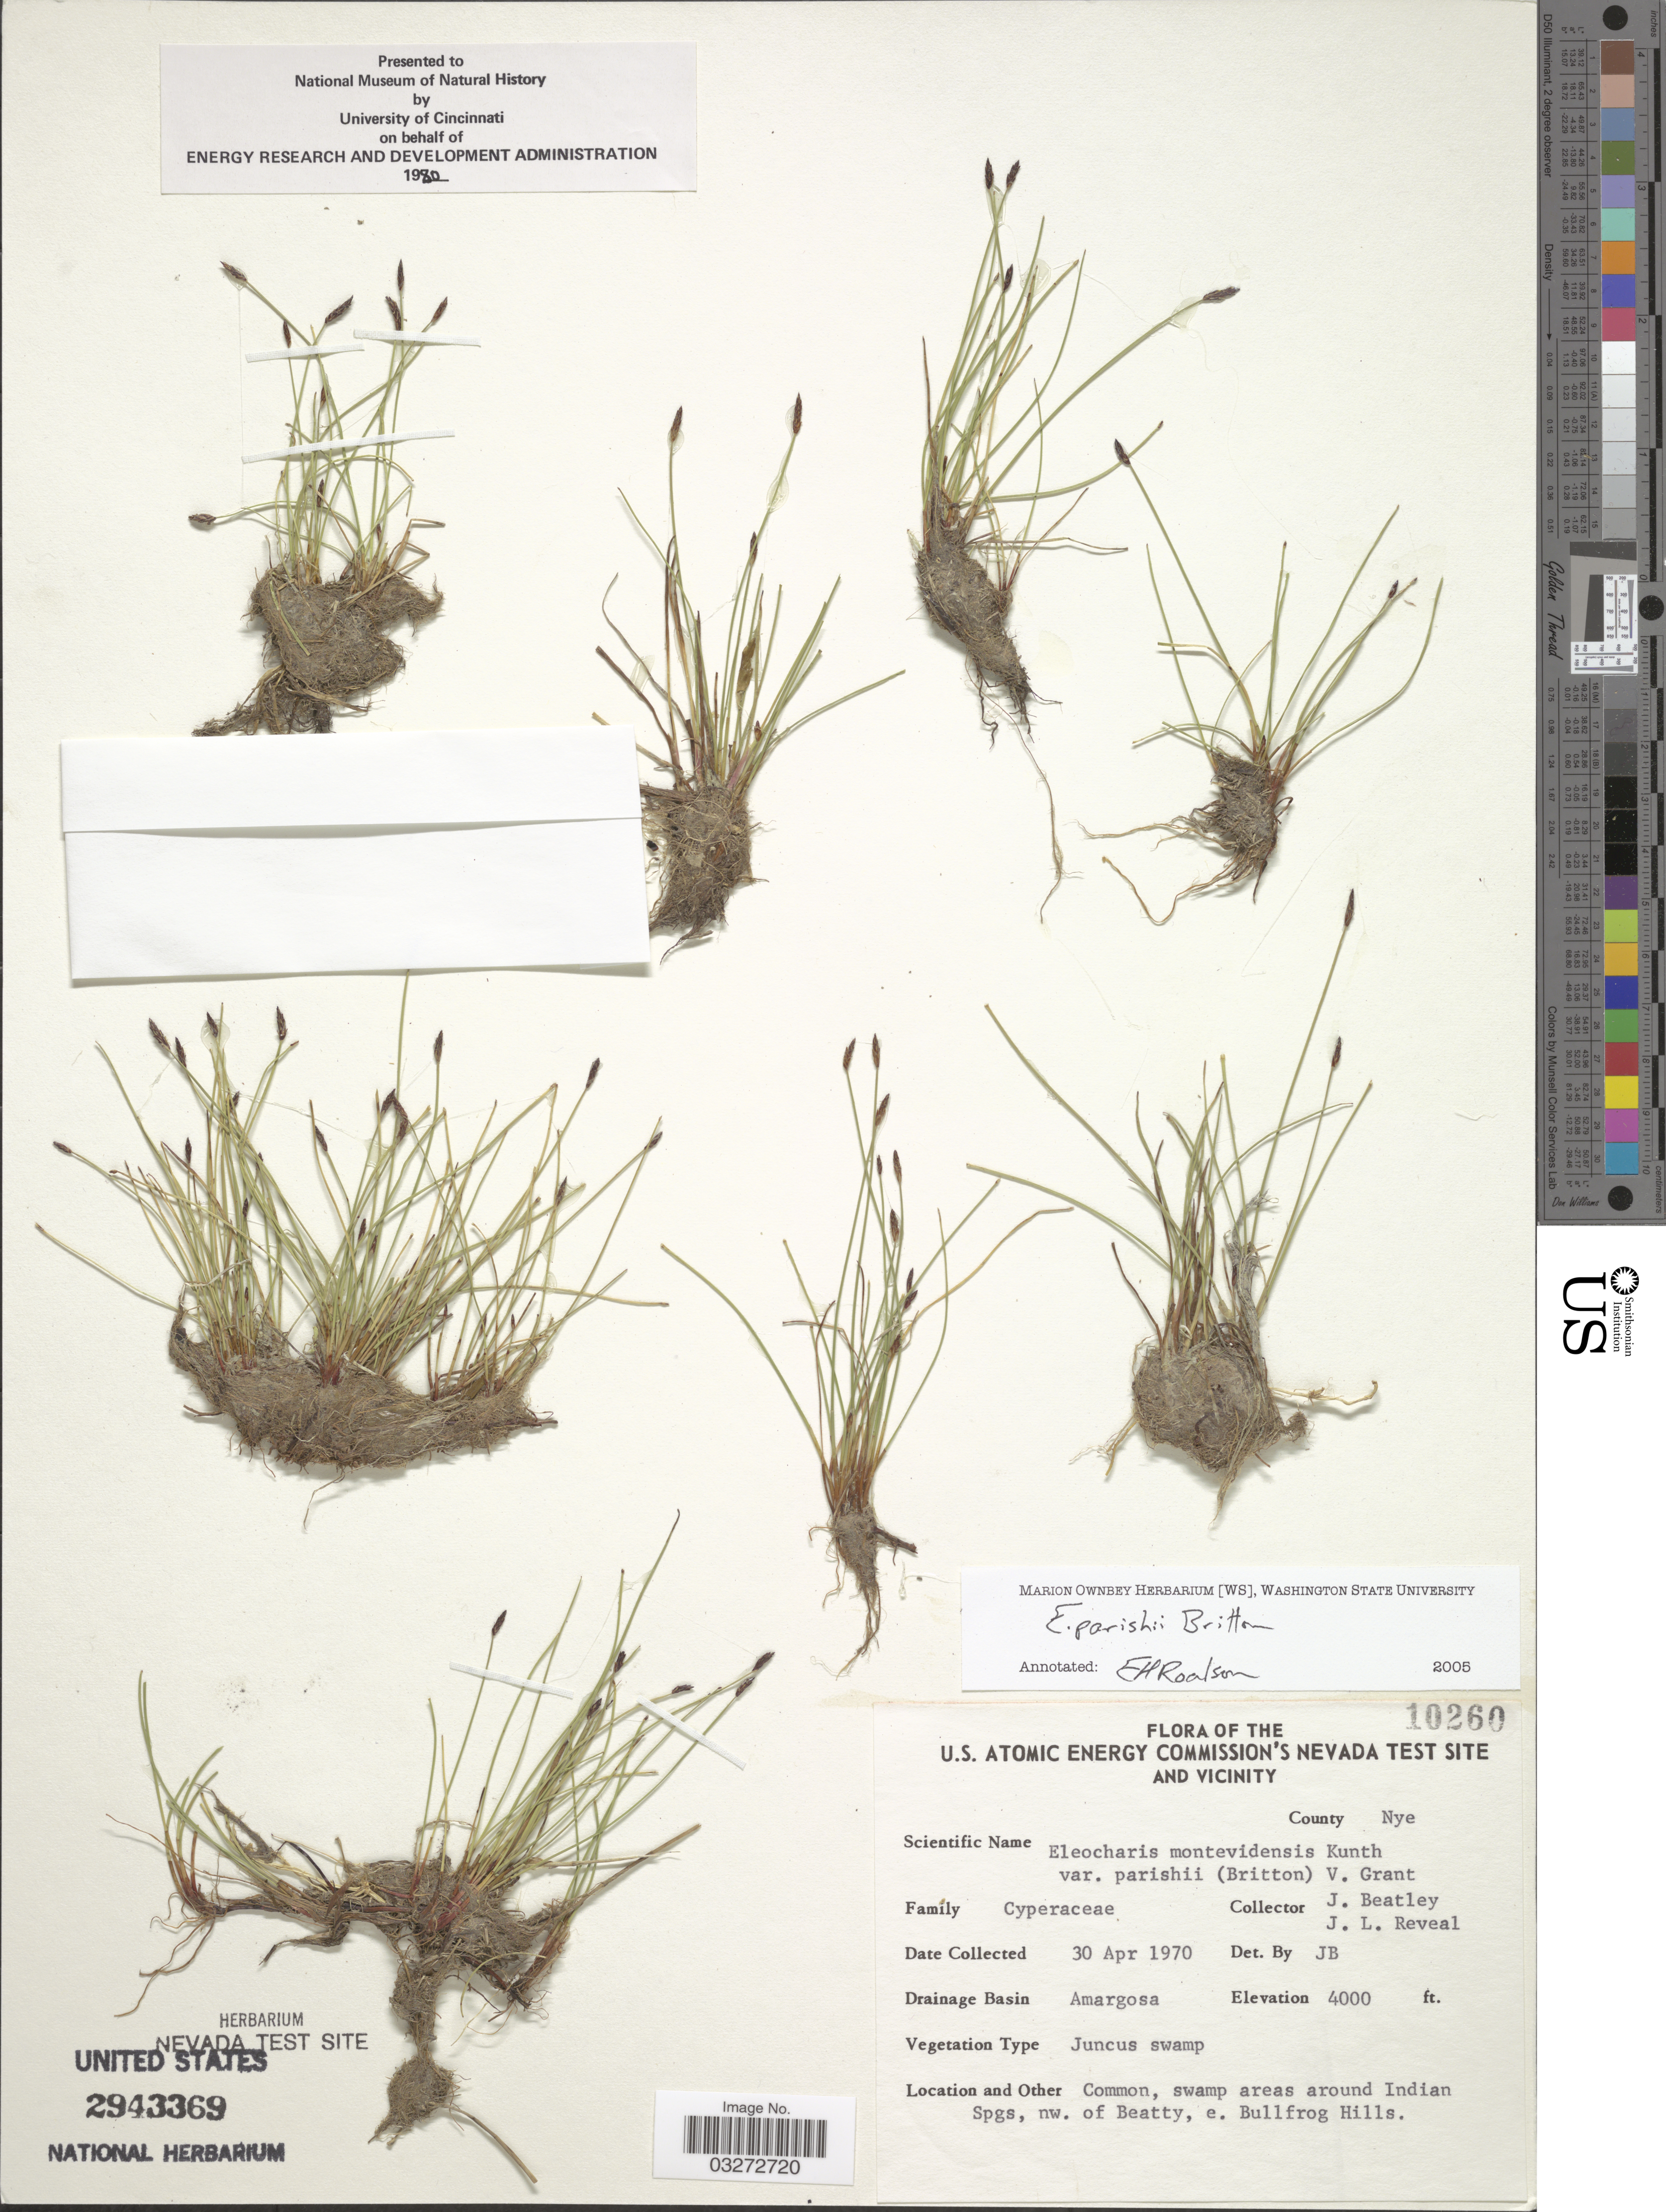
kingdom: Plantae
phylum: Tracheophyta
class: Liliopsida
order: Poales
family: Cyperaceae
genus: Eleocharis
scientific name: Eleocharis parishii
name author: Britton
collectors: J. C. Beatley & J. L. Reveal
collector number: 10260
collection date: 1970-04-30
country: United States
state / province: Nevada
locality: U.S. Atomic Commission's Nevada Test Site and vicinity. County Nye. Drainage Basin Amargosa. Swamp areas around Indian Spgs, nw. of Beatty, e. Bullfrog Hills.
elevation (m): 1219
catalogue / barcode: US 2943369